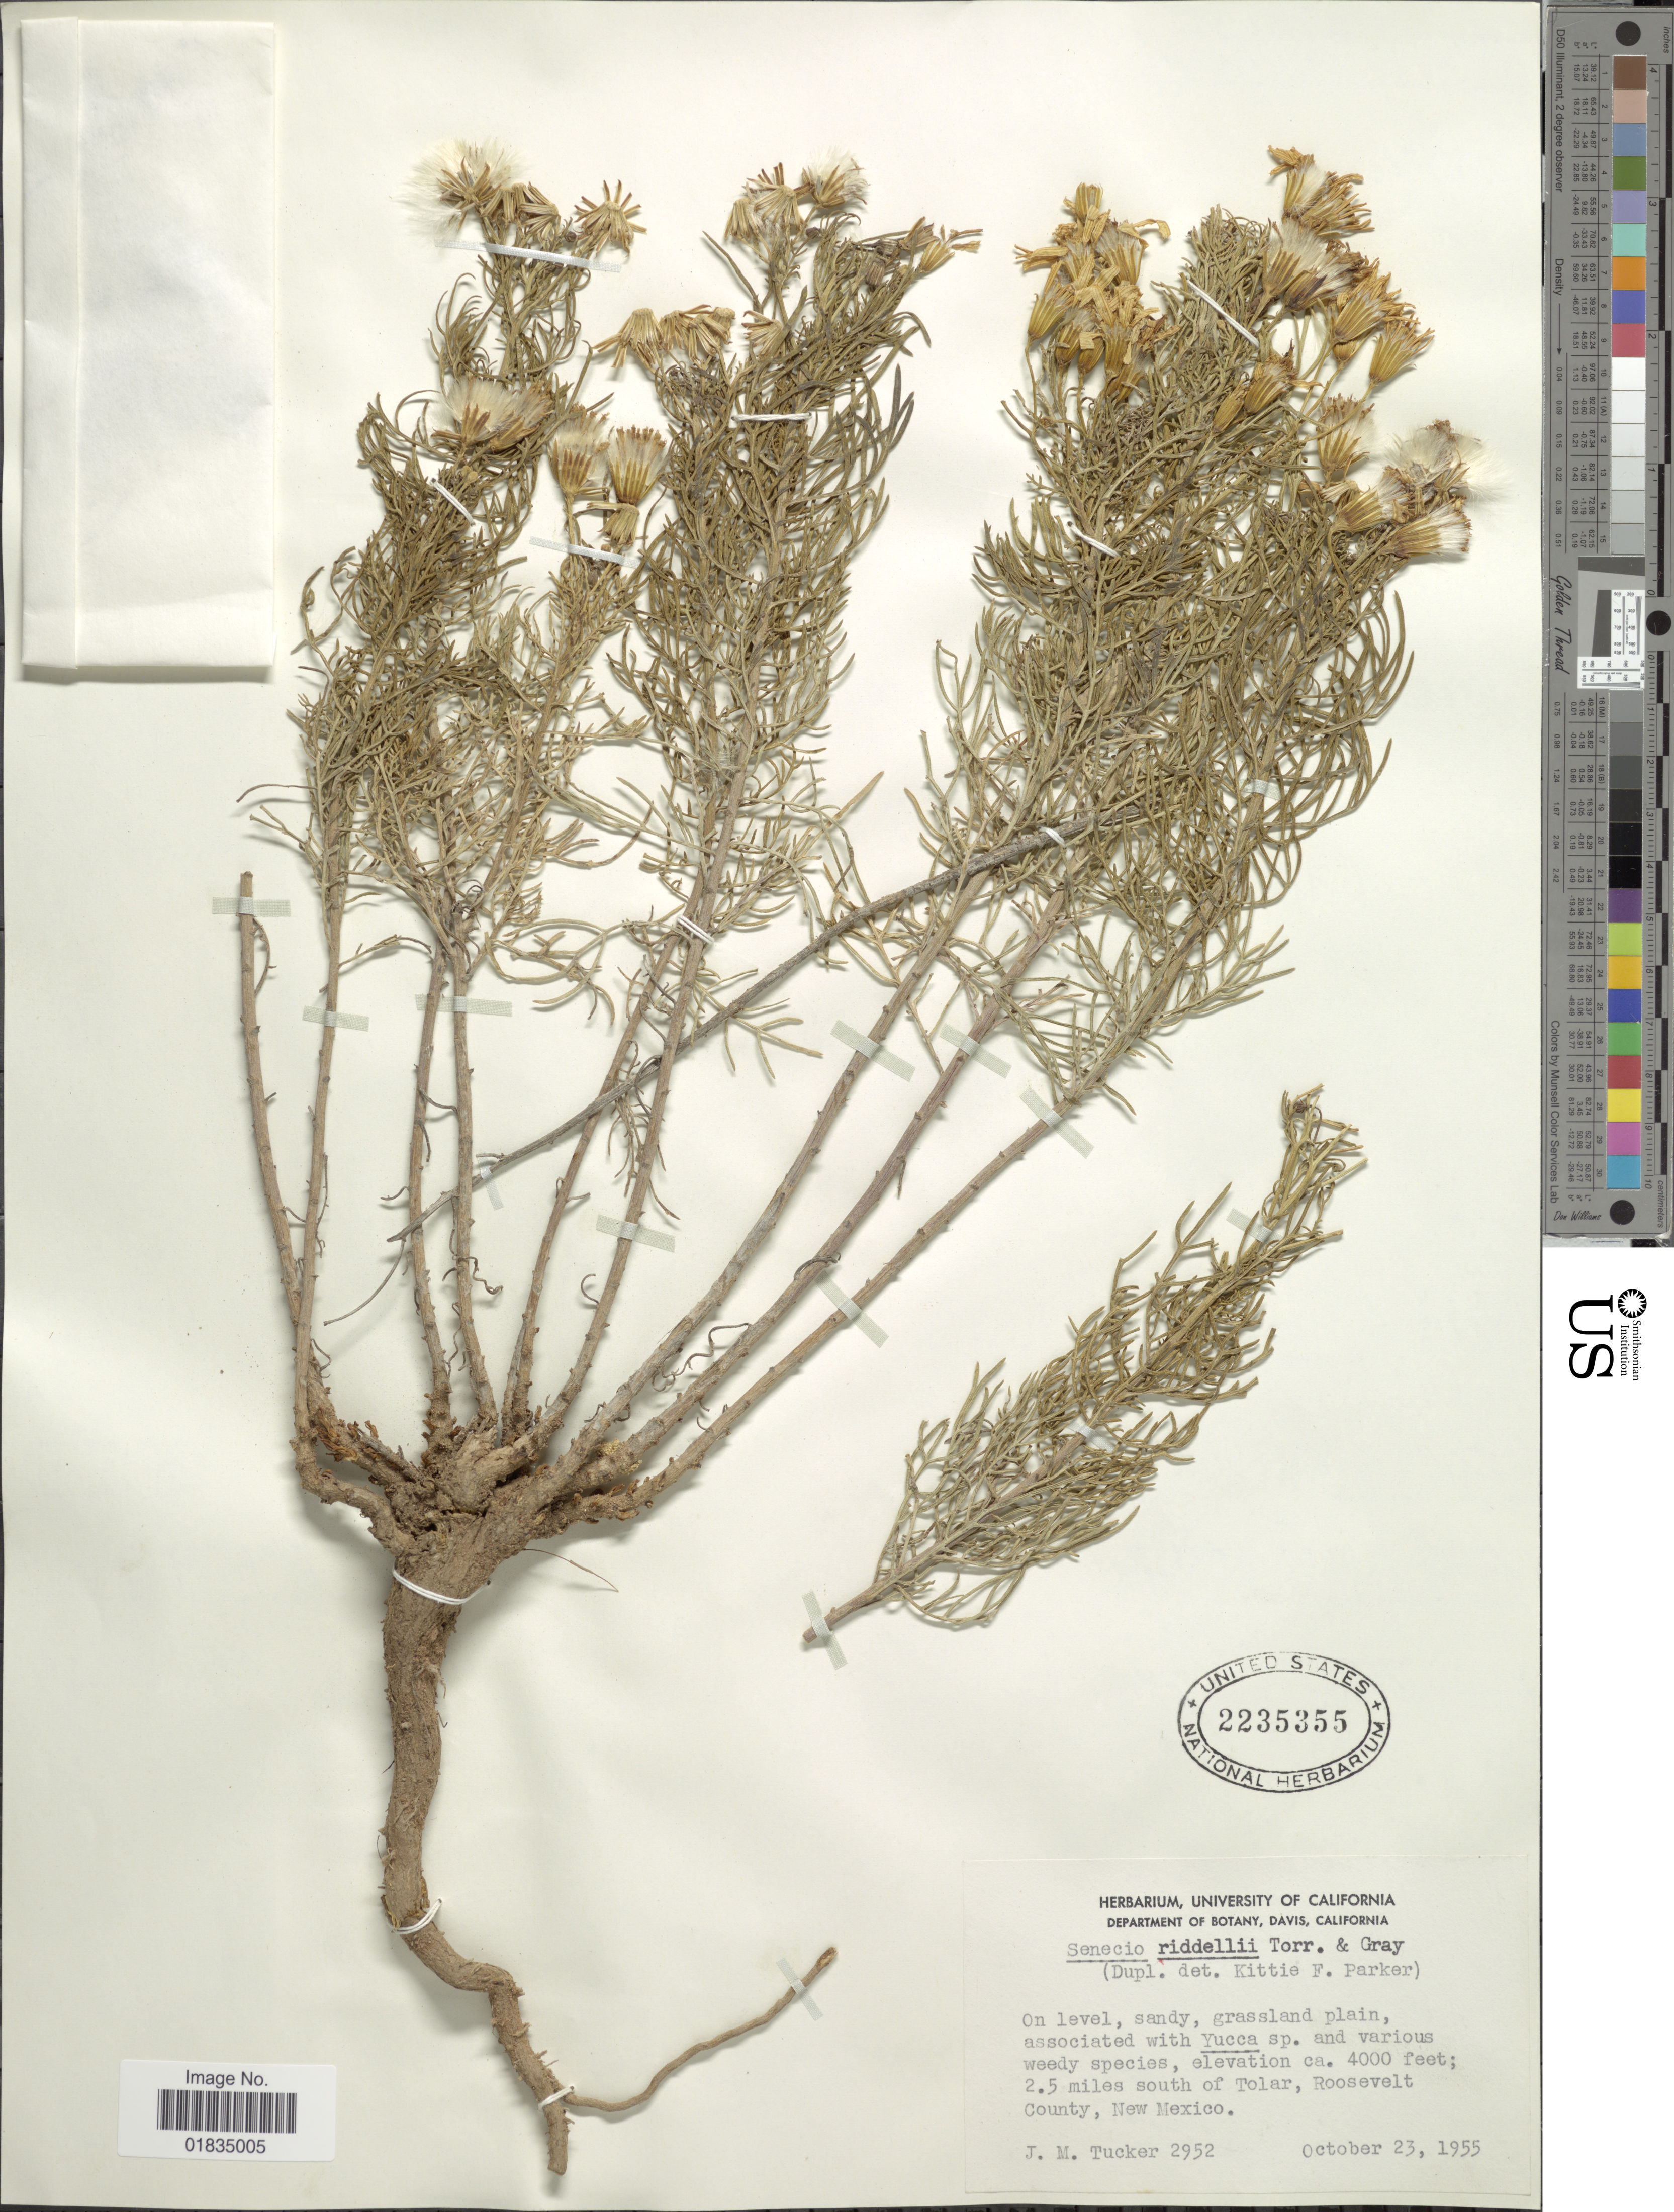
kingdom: Plantae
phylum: Tracheophyta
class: Magnoliopsida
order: Asterales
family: Asteraceae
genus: Senecio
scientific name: Senecio riddellii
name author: Torr. & A. Gray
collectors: J. M. Tucker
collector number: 2952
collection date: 1955-10-23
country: United States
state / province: New Mexico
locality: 2.5 miles south of Tolar, Roosevelt County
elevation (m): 1219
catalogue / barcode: US 2235355